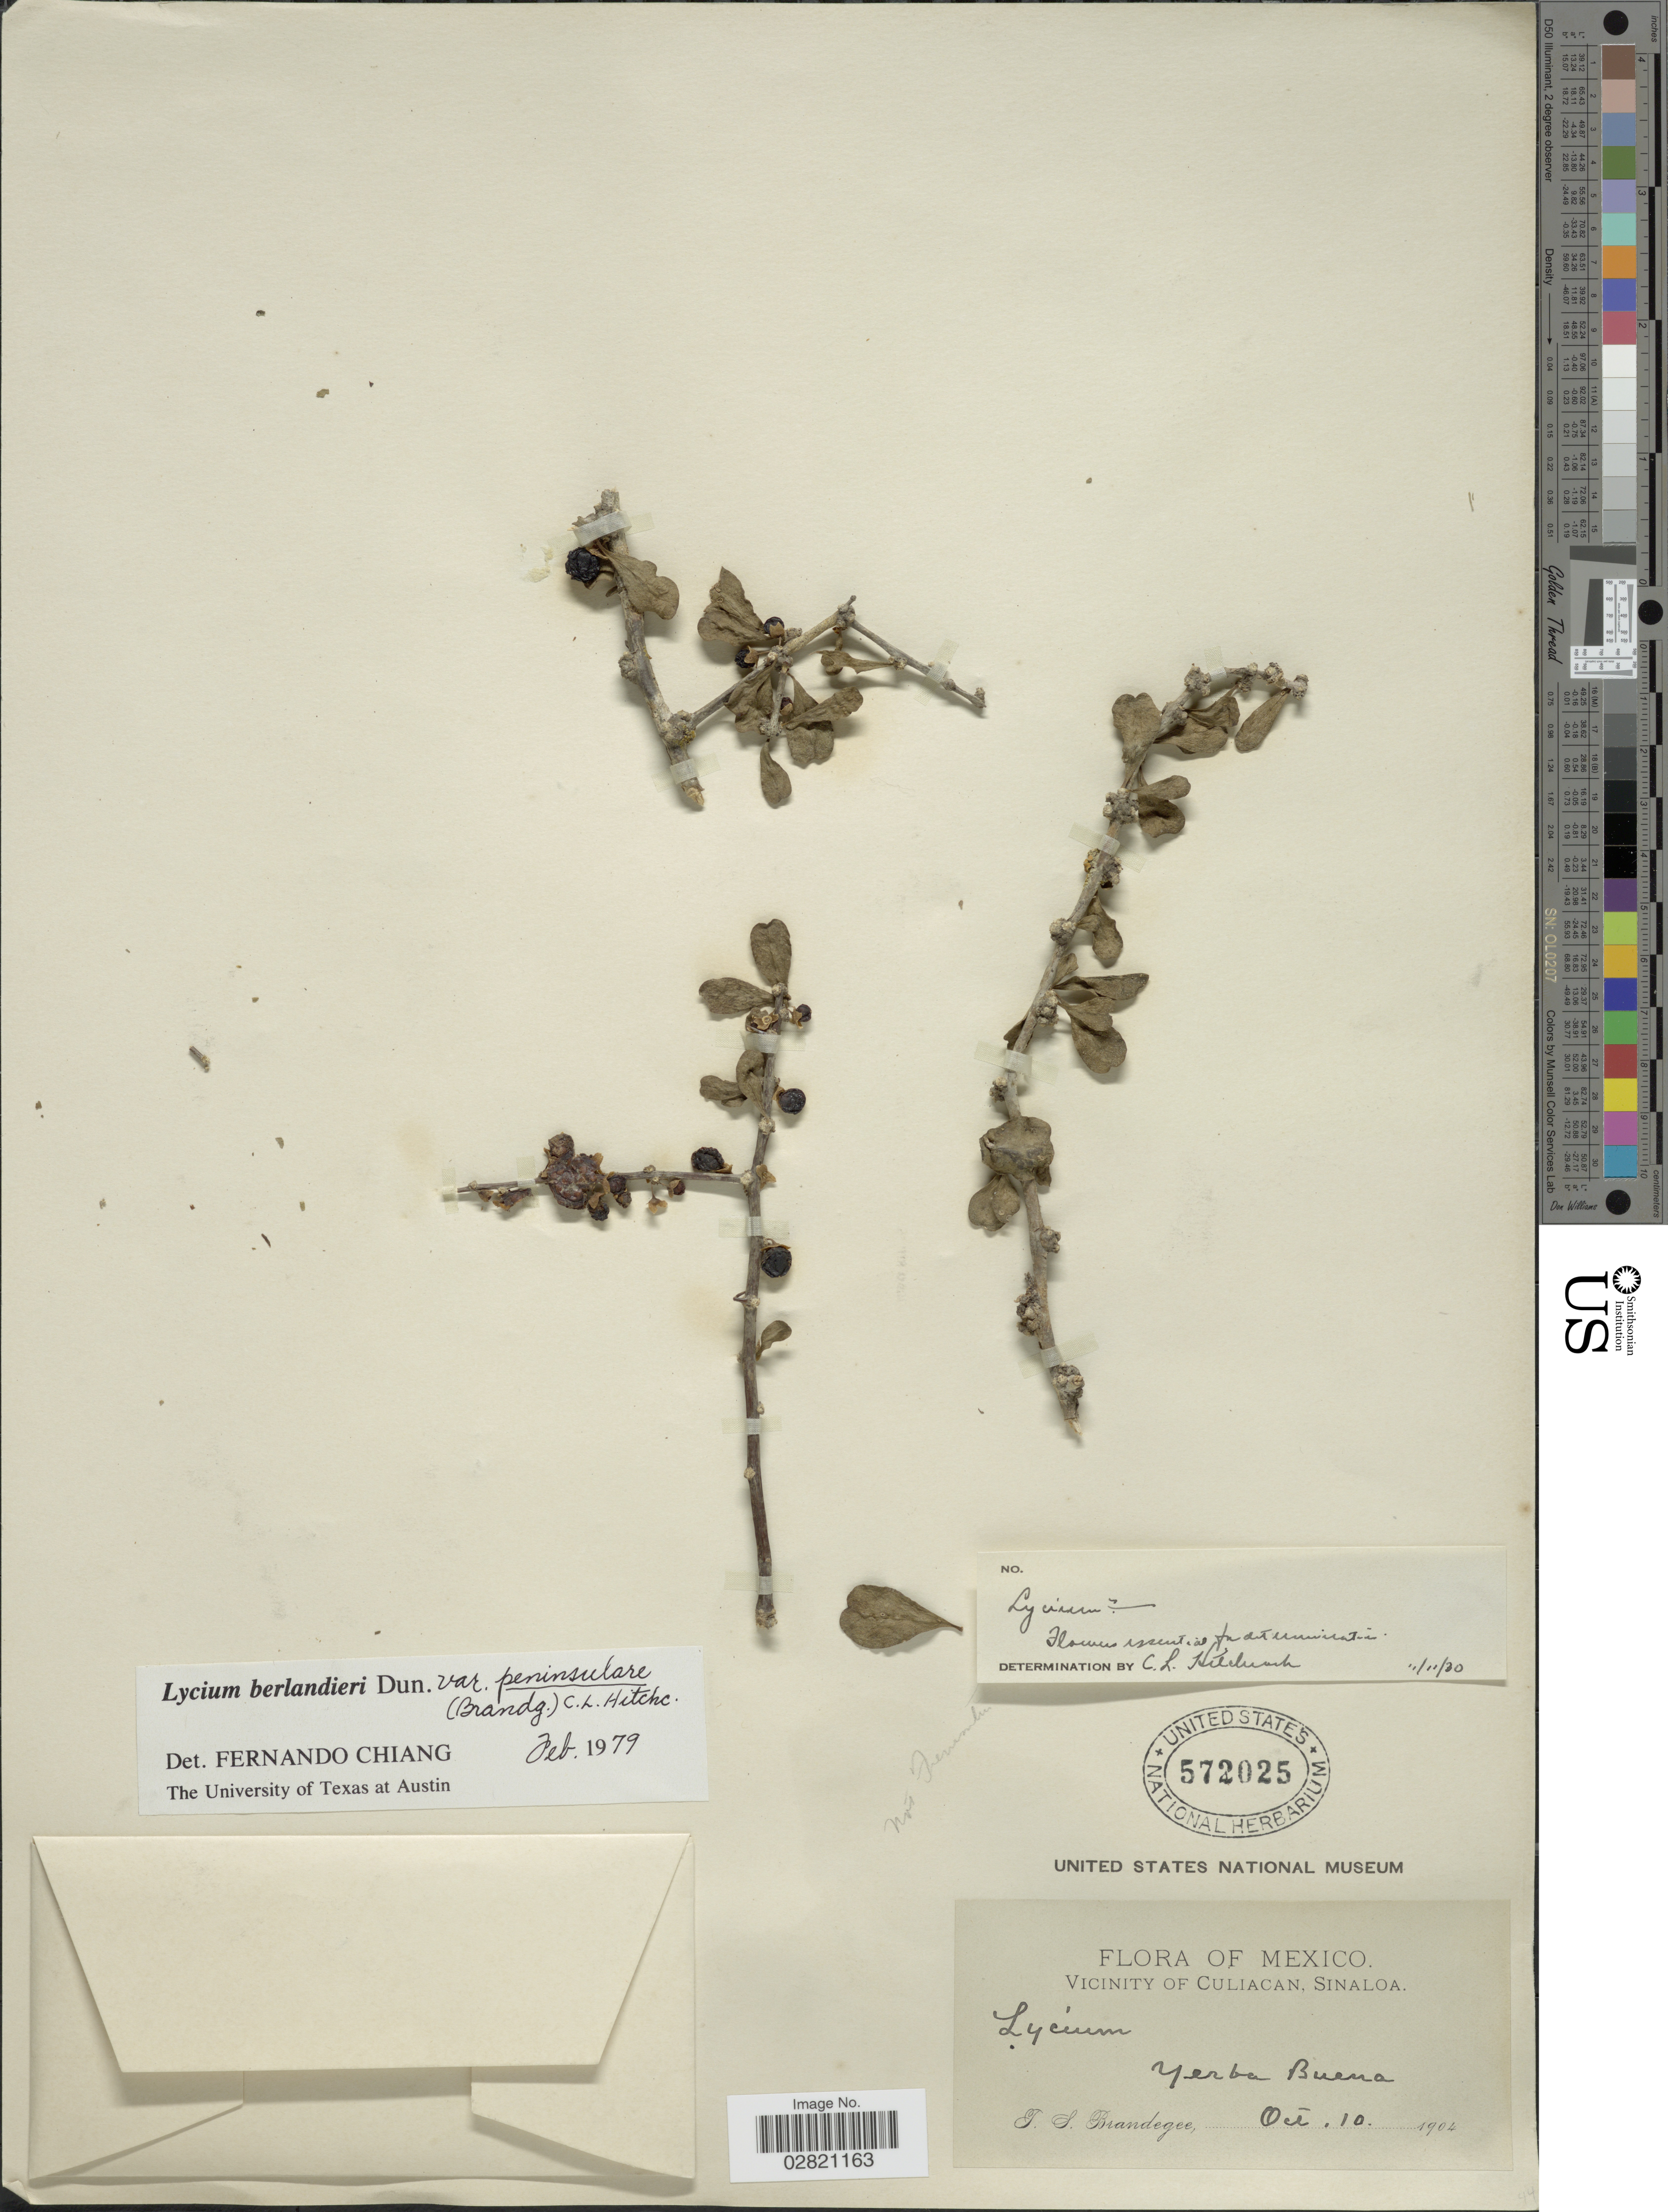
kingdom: Plantae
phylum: Tracheophyta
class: Magnoliopsida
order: Solanales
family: Solanaceae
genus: Lycium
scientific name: Lycium berlandieri var. peninsulare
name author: C.L. Hitchc.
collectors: J. S. Brandegee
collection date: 1904-10-10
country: Mexico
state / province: Sinaloa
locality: Vicinity of Culiacan, Sinaloa. Yerba Buena.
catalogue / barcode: US 572025